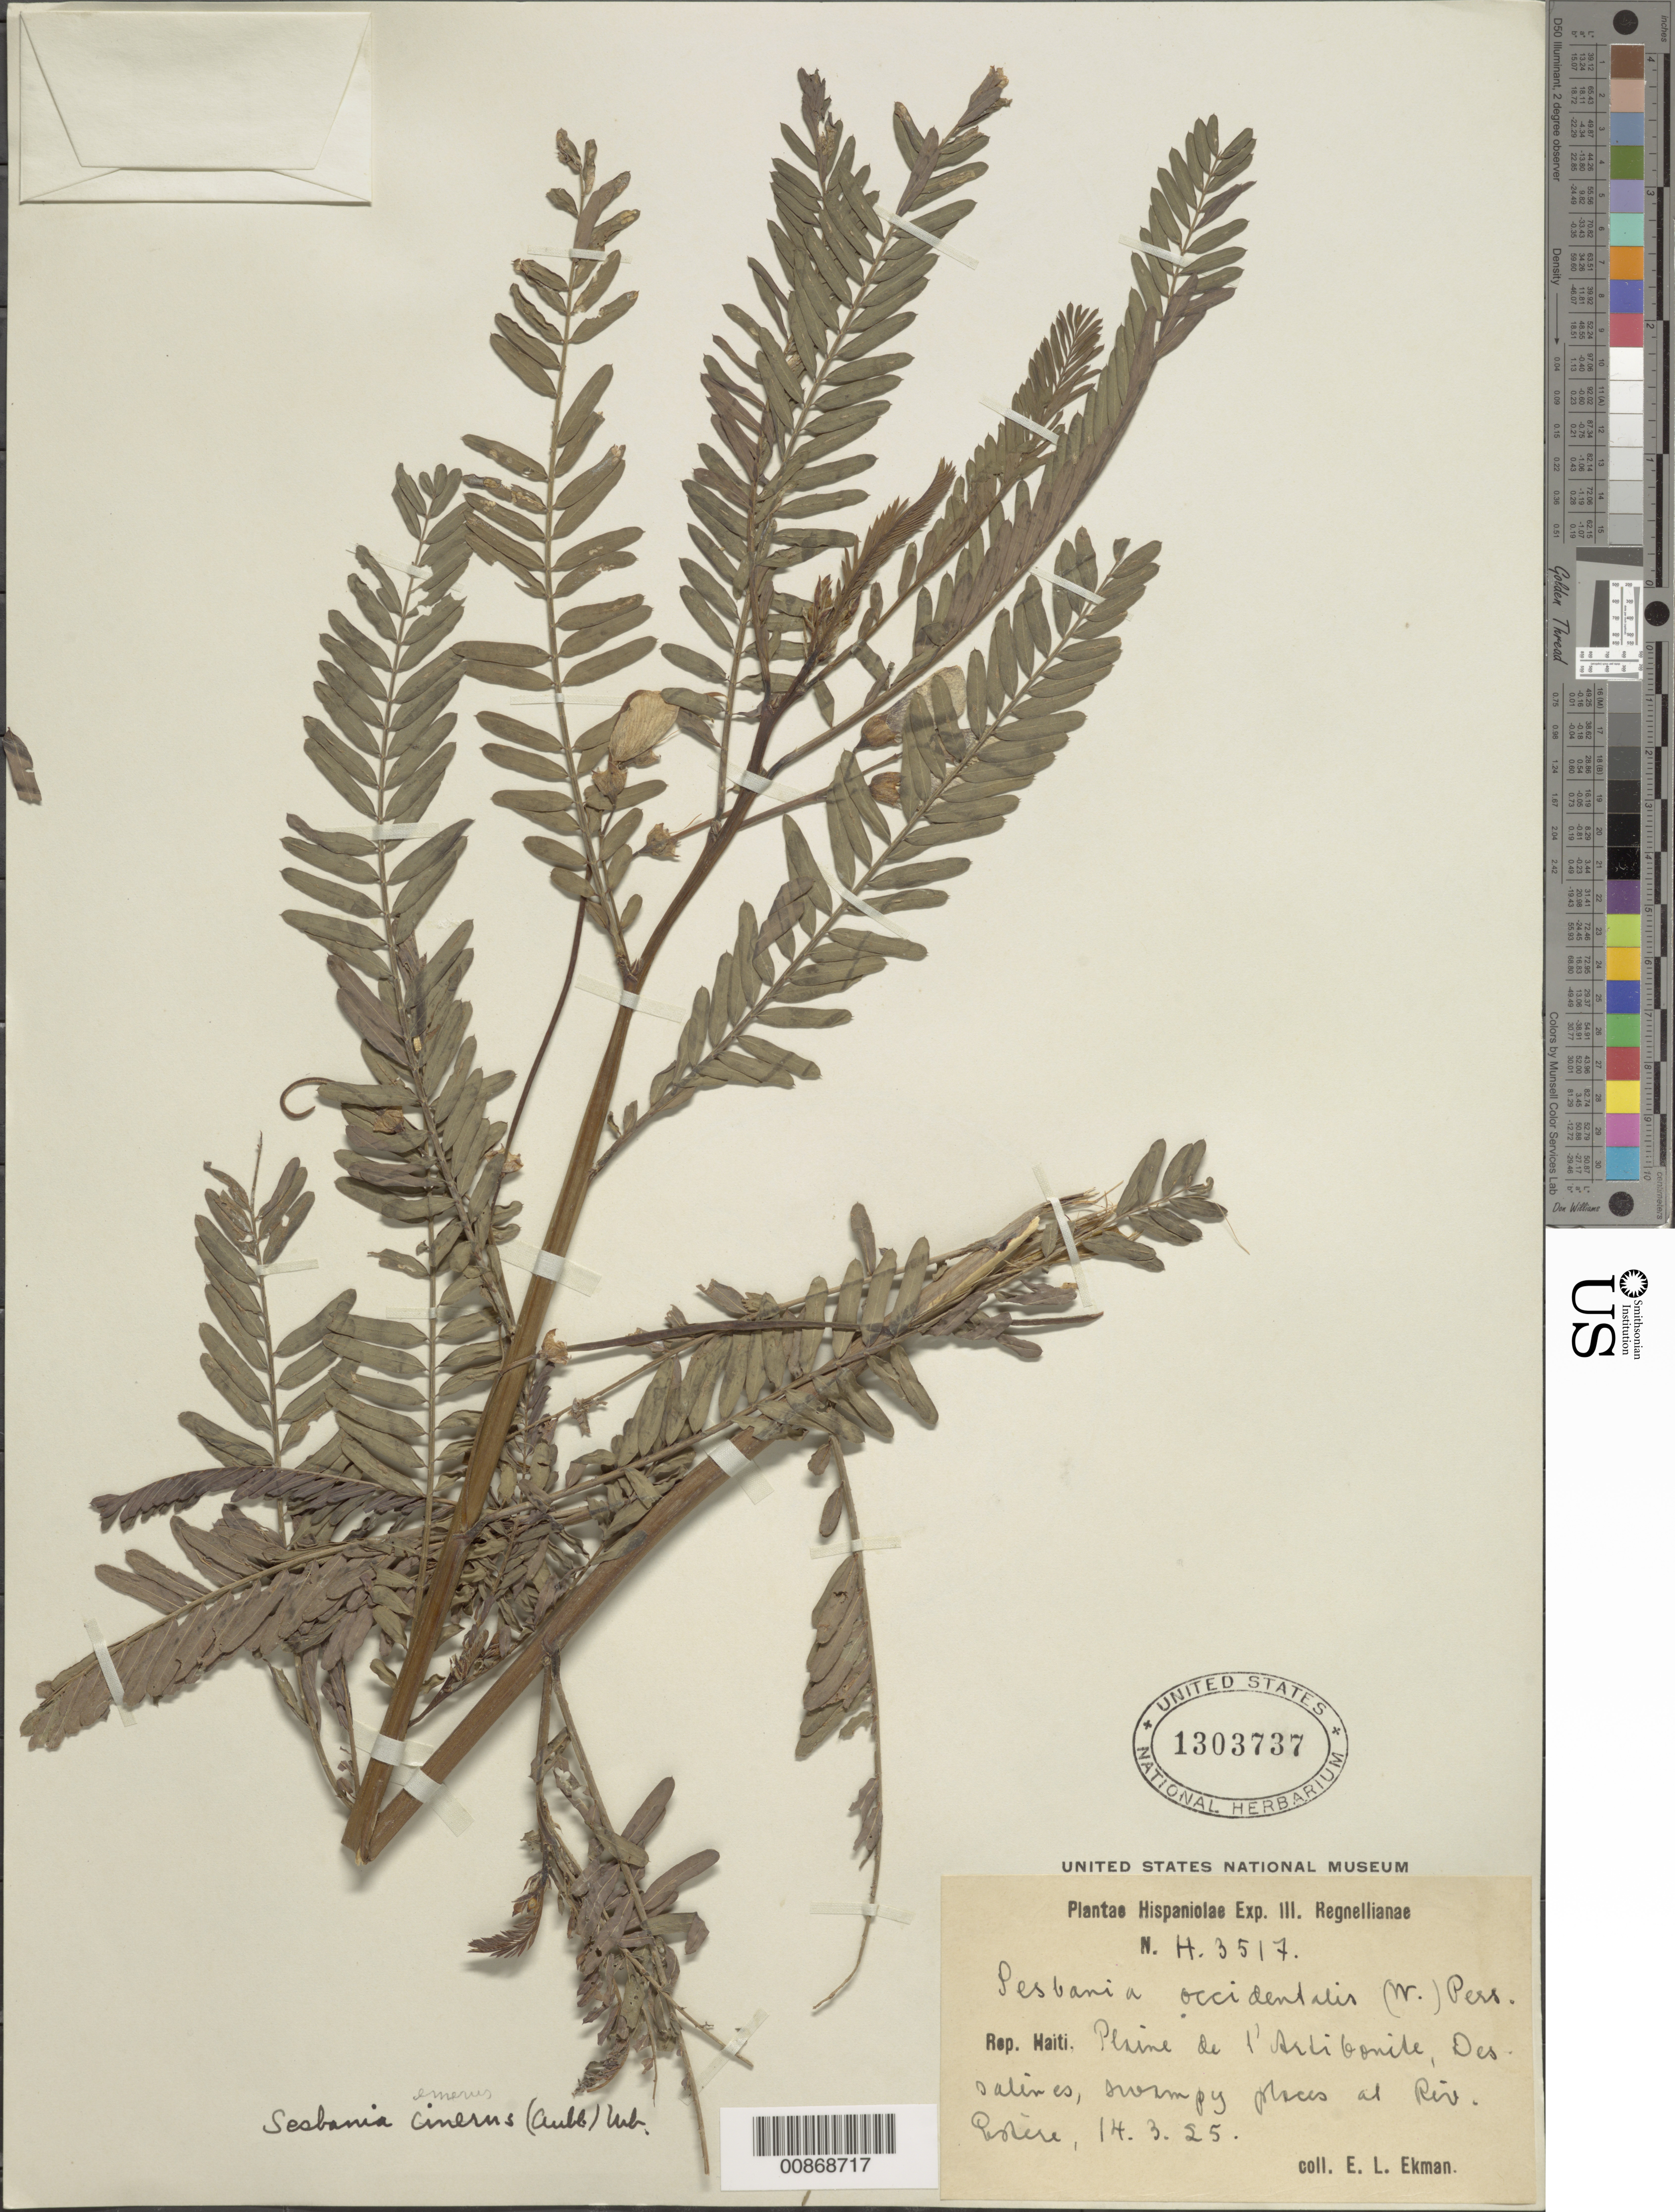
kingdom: Plantae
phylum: Tracheophyta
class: Magnoliopsida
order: Fabales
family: Fabaceae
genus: Sesbania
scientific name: Sesbania emerus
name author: (Aubl.) Urb.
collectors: E. L. Ekman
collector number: H 3517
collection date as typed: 14 Mar 1925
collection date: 1925-03-14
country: Haiti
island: Hispaniola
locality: Plaine de l'Artibonite, Dessalines at Riv. Estère.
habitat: Swampy places.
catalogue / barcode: US 1303737